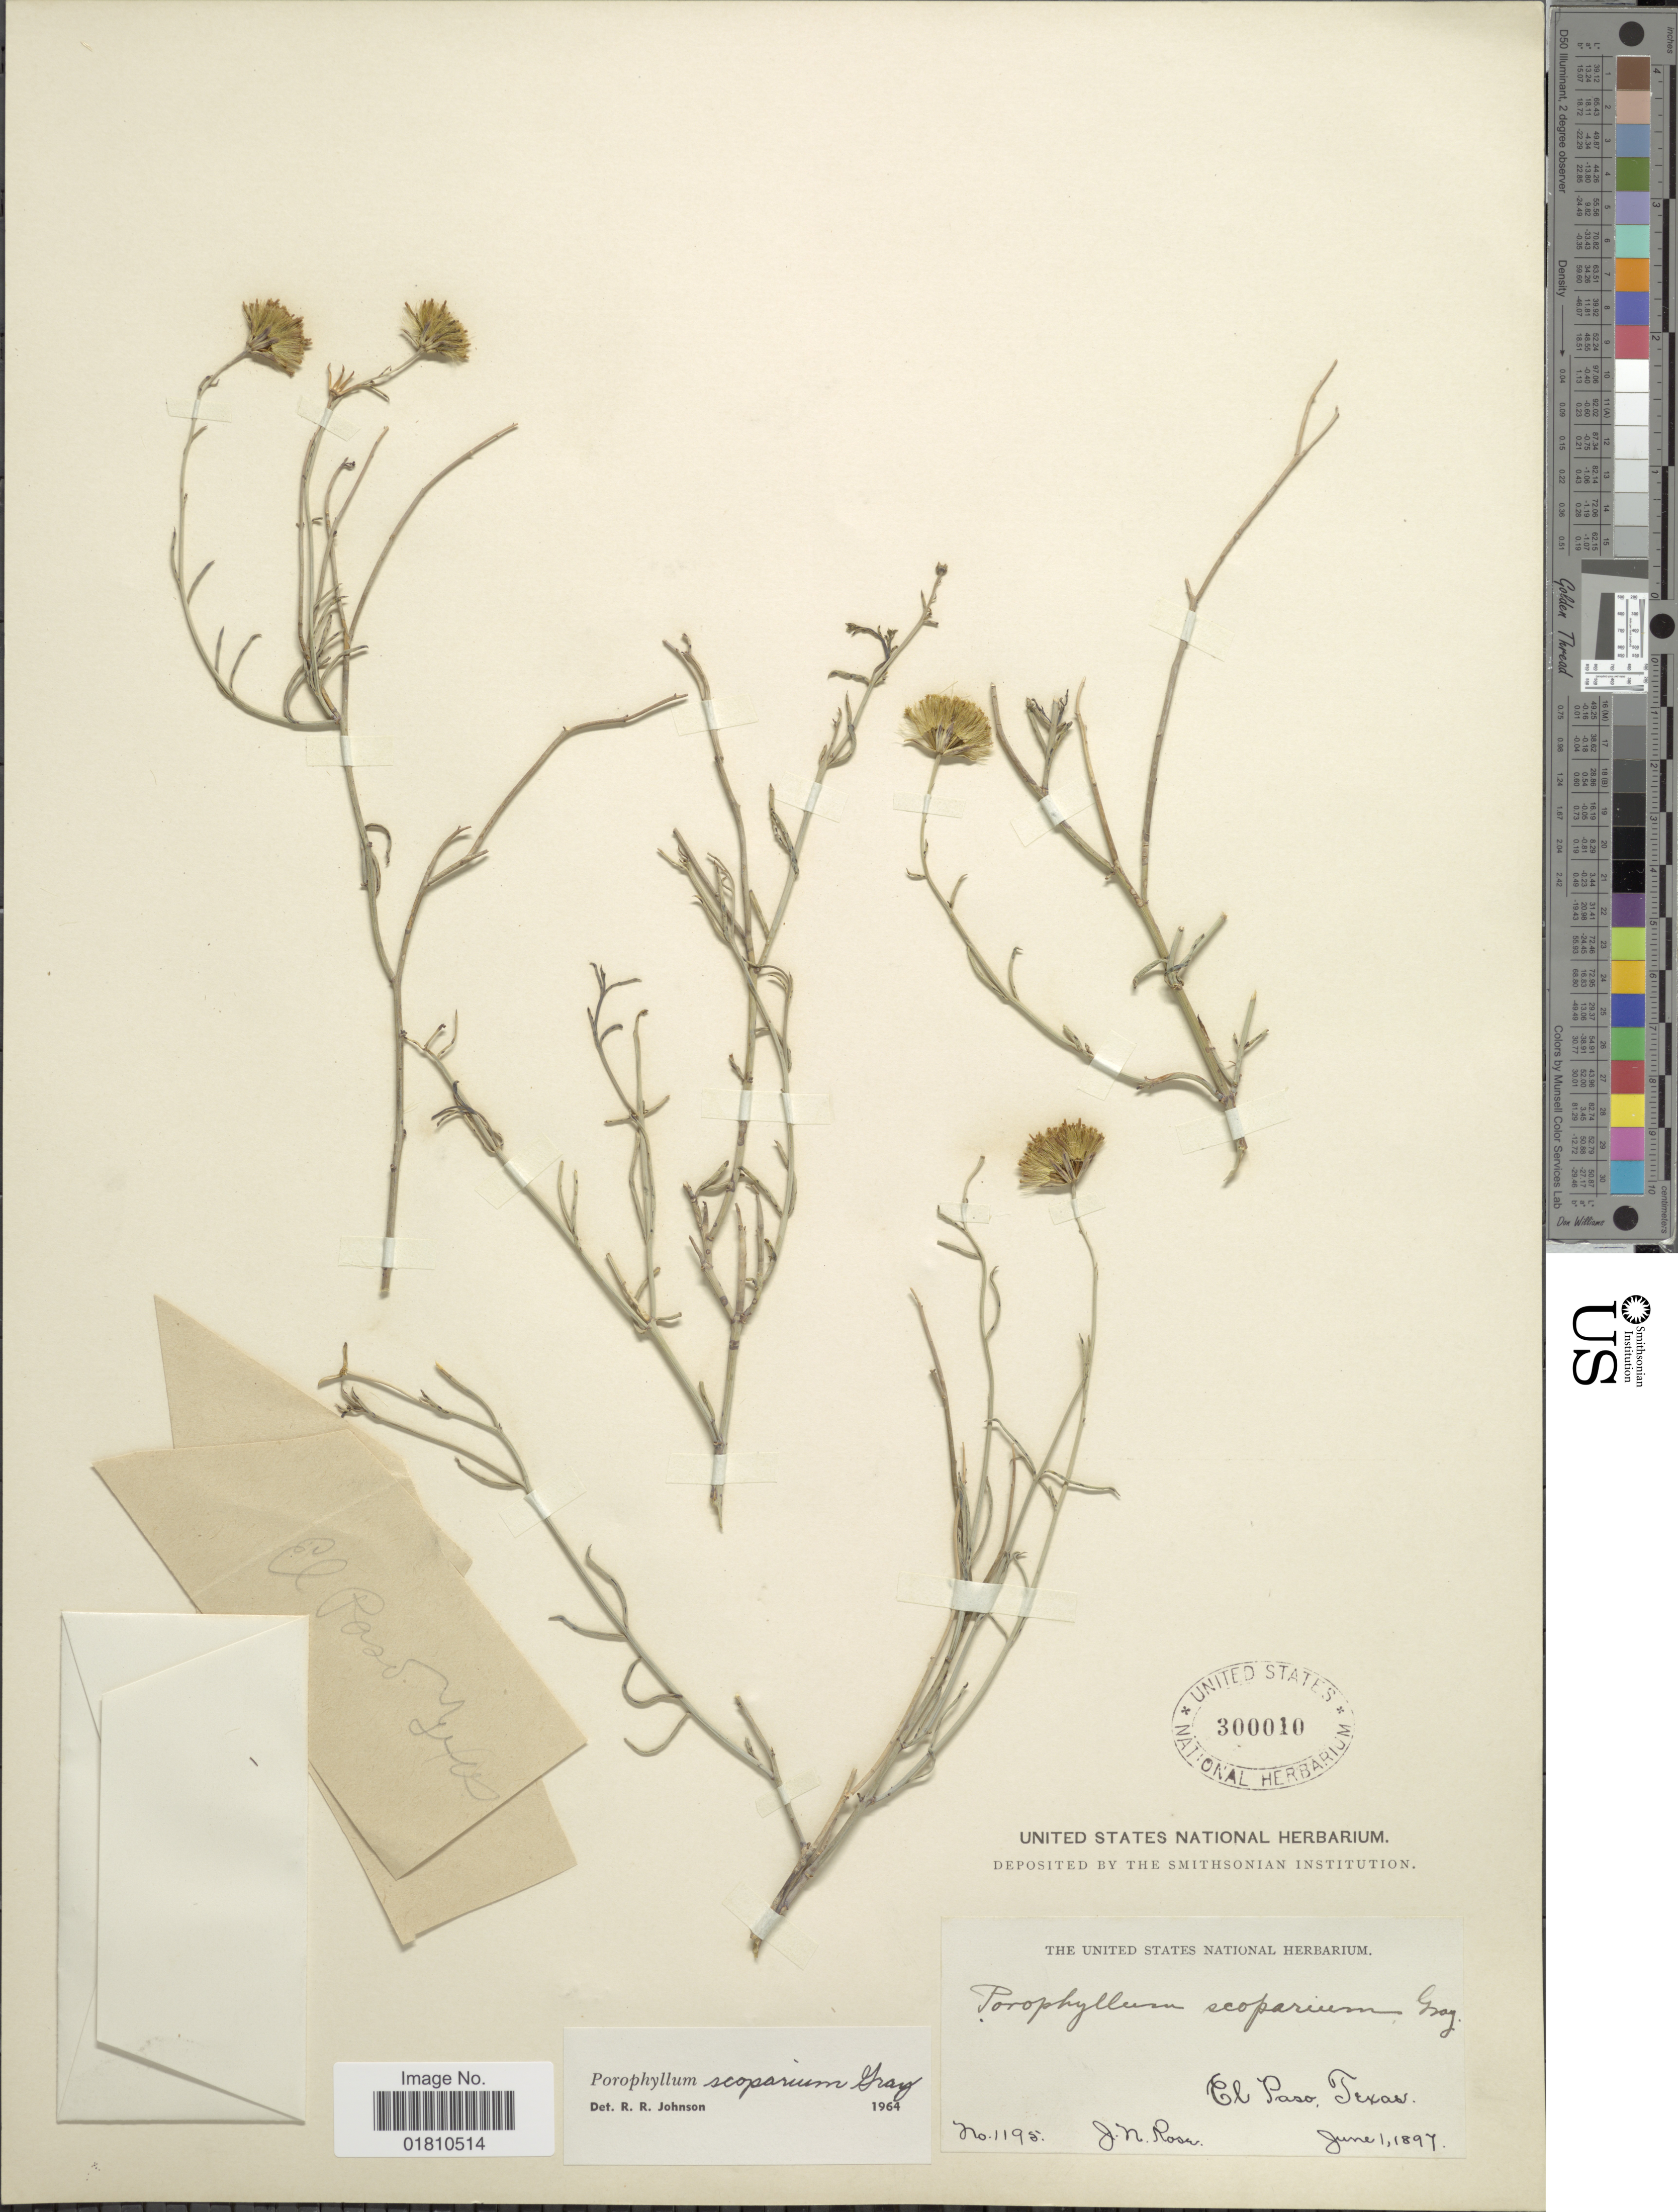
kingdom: Plantae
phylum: Tracheophyta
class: Magnoliopsida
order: Asterales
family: Asteraceae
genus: Porophyllum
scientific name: Porophyllum scoparium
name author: A. Gray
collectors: J. N. Rose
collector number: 1195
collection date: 1897-06-01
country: United States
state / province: Texas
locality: El Paso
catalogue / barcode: US 300010